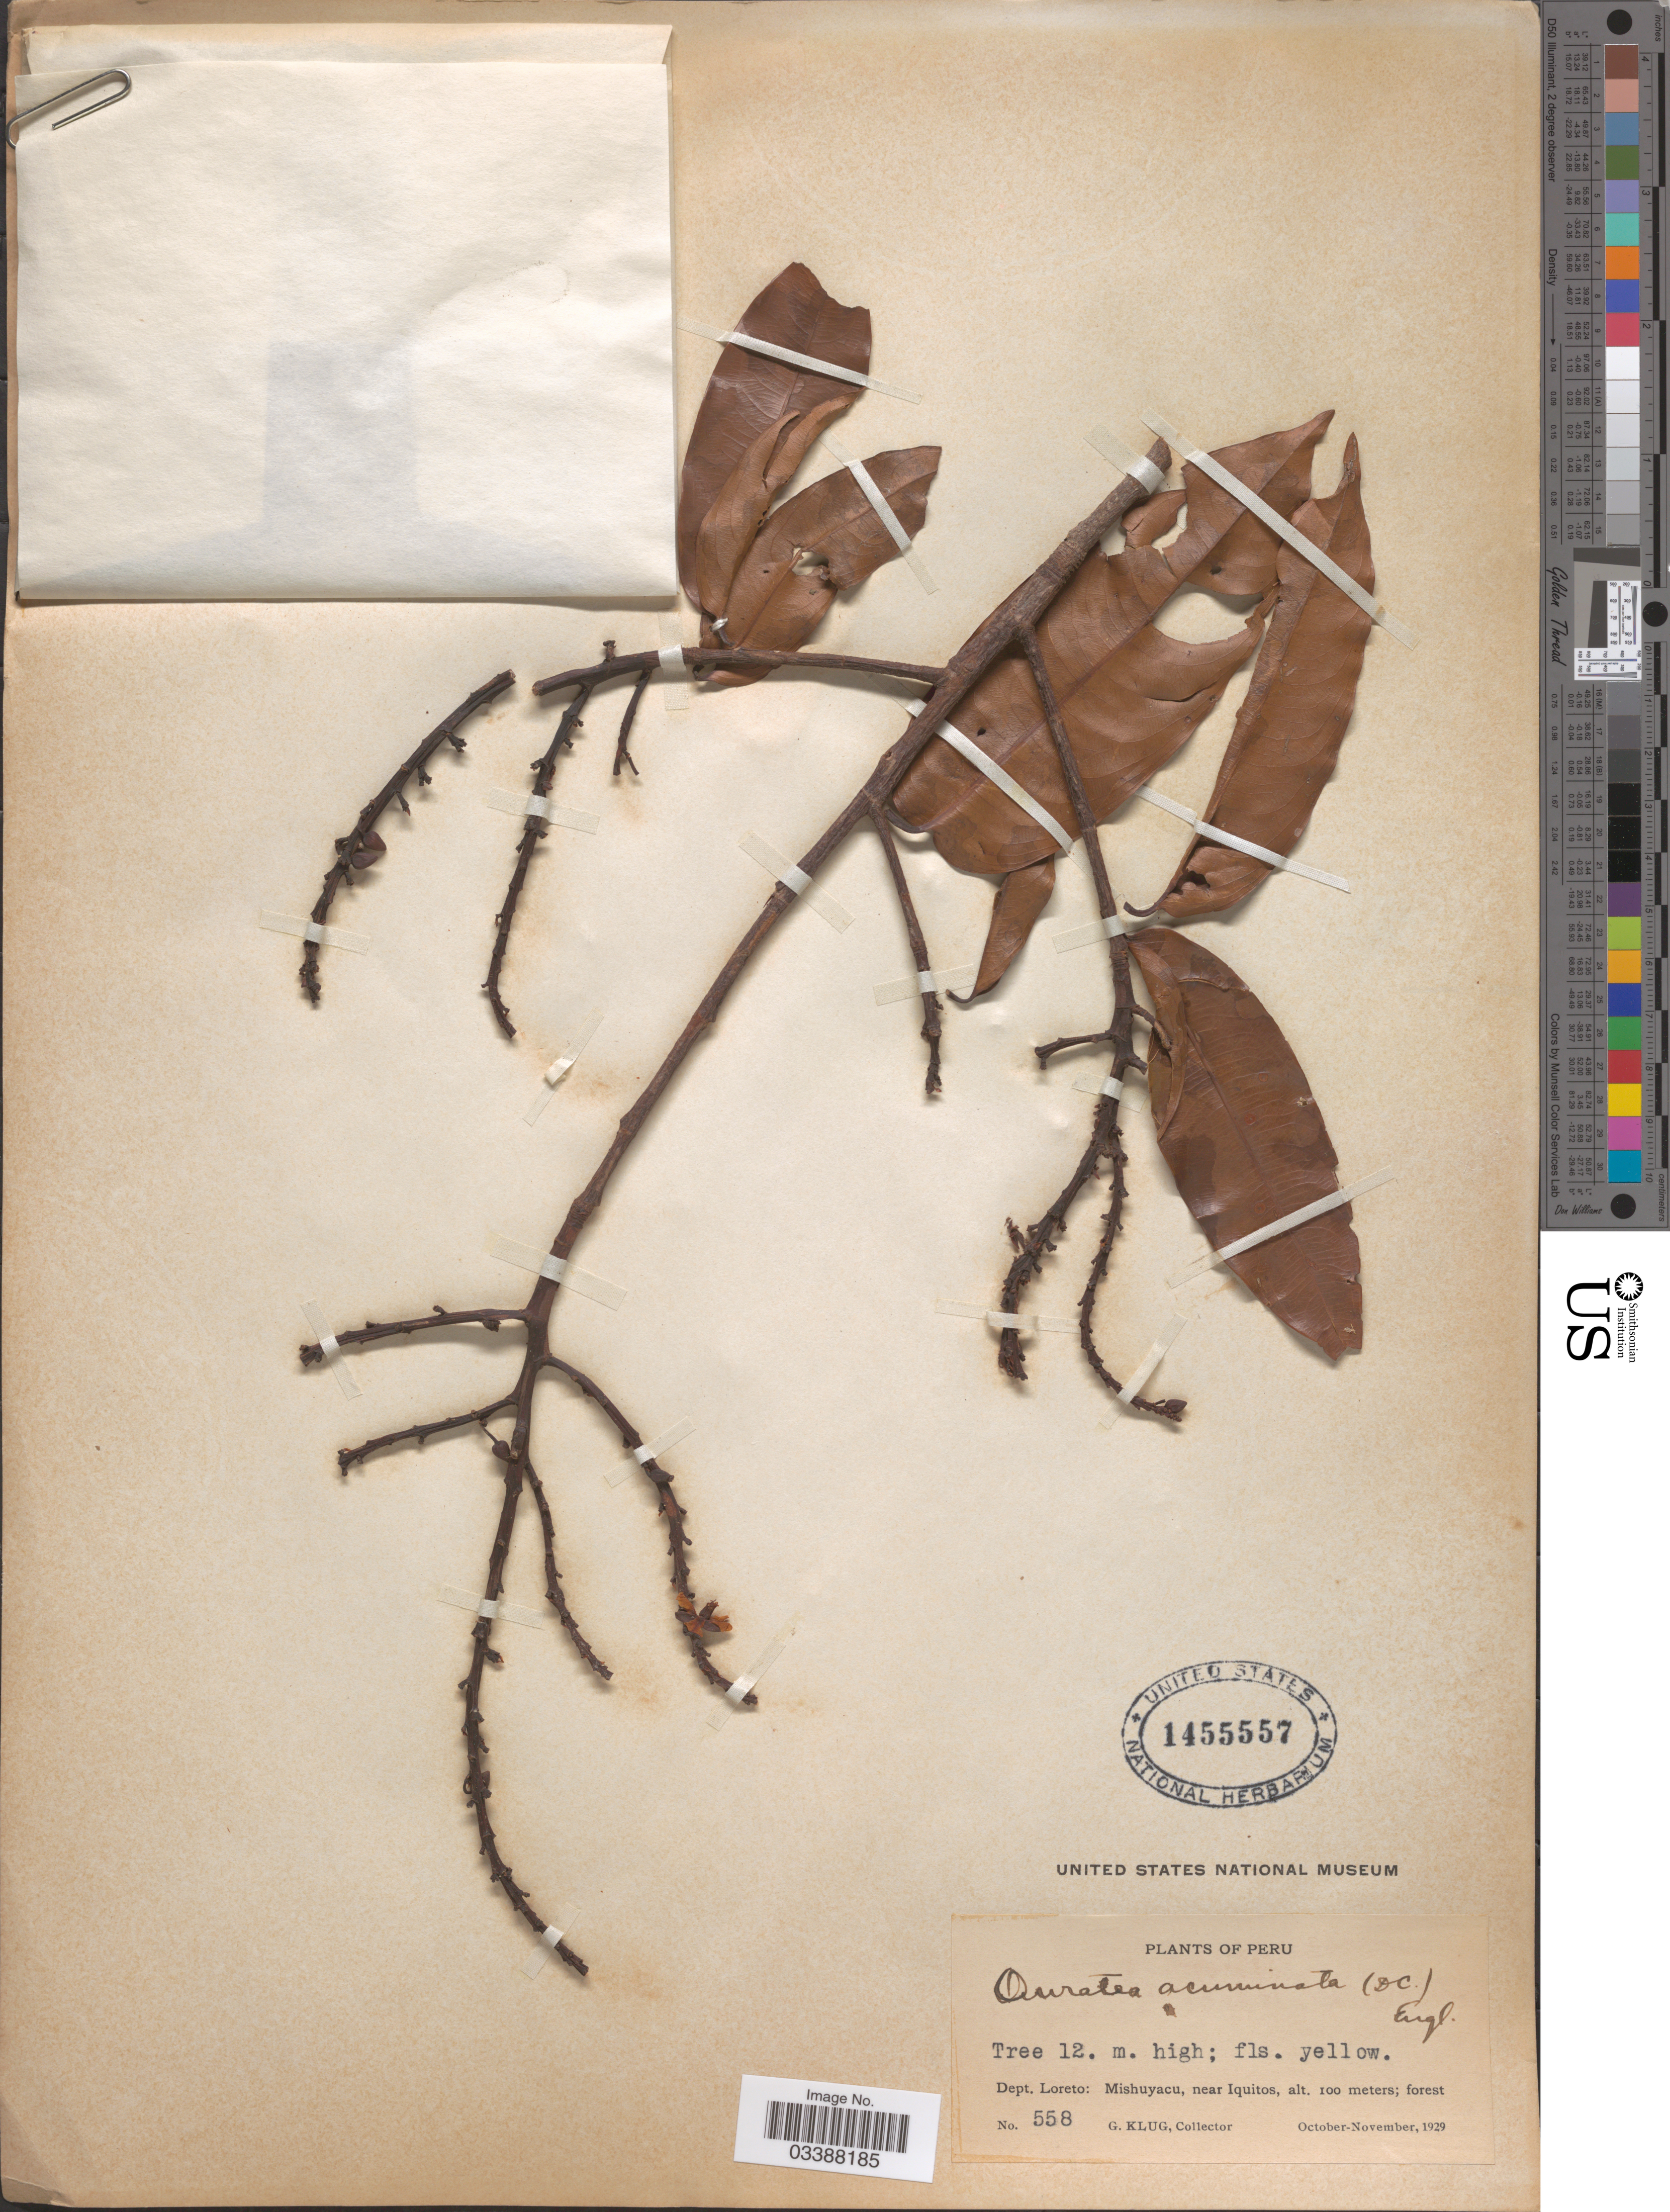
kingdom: Plantae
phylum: Tracheophyta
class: Magnoliopsida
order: Malpighiales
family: Ochnaceae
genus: Ouratea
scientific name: Ouratea acuminata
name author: (DC.) Engl.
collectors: G. Klug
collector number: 558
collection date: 1929-10/1929-11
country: Peru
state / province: Loreto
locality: Dept. Loreto: Mishuyacu, near Iquitos.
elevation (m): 100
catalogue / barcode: US 1455557